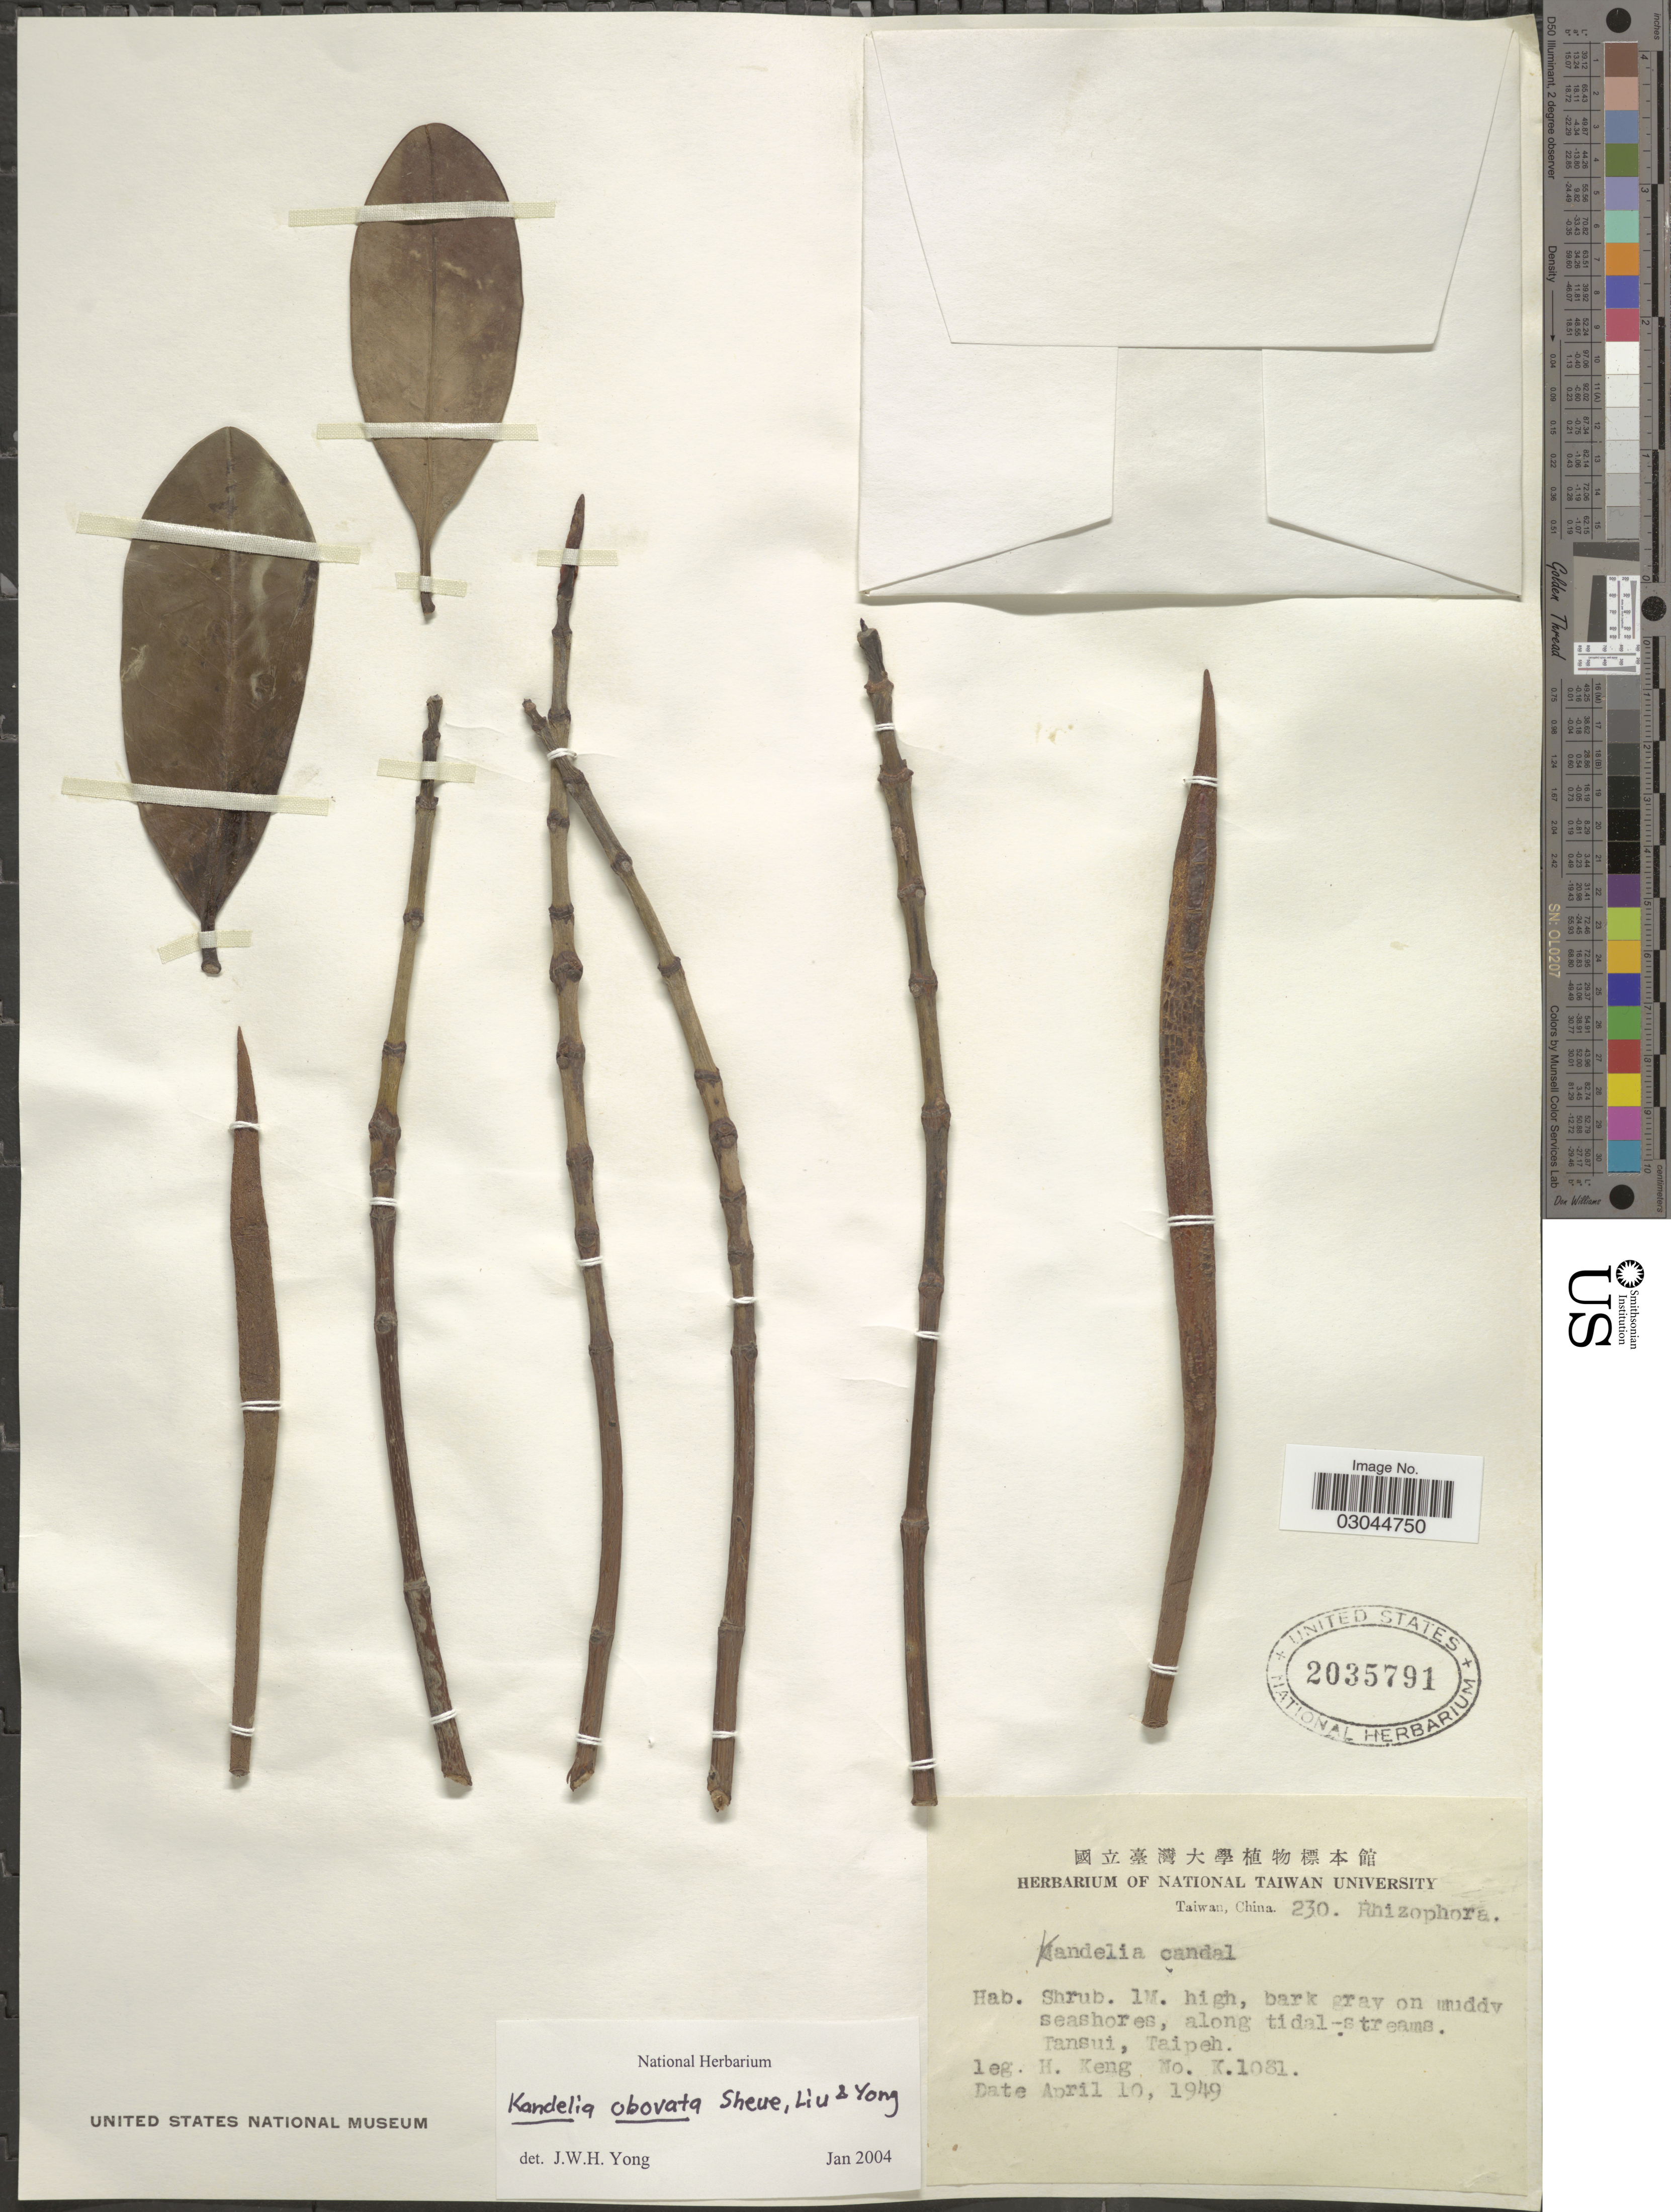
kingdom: Plantae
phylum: Tracheophyta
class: Magnoliopsida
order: Malpighiales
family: Rhizophoraceae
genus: Kandelia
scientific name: Kandelia obovata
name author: Sheue et al.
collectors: H. Keng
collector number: K.1081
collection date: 1949-04-10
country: Taiwan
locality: Along tidal-streams. Tansui, Taipeh.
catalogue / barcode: US 2035791